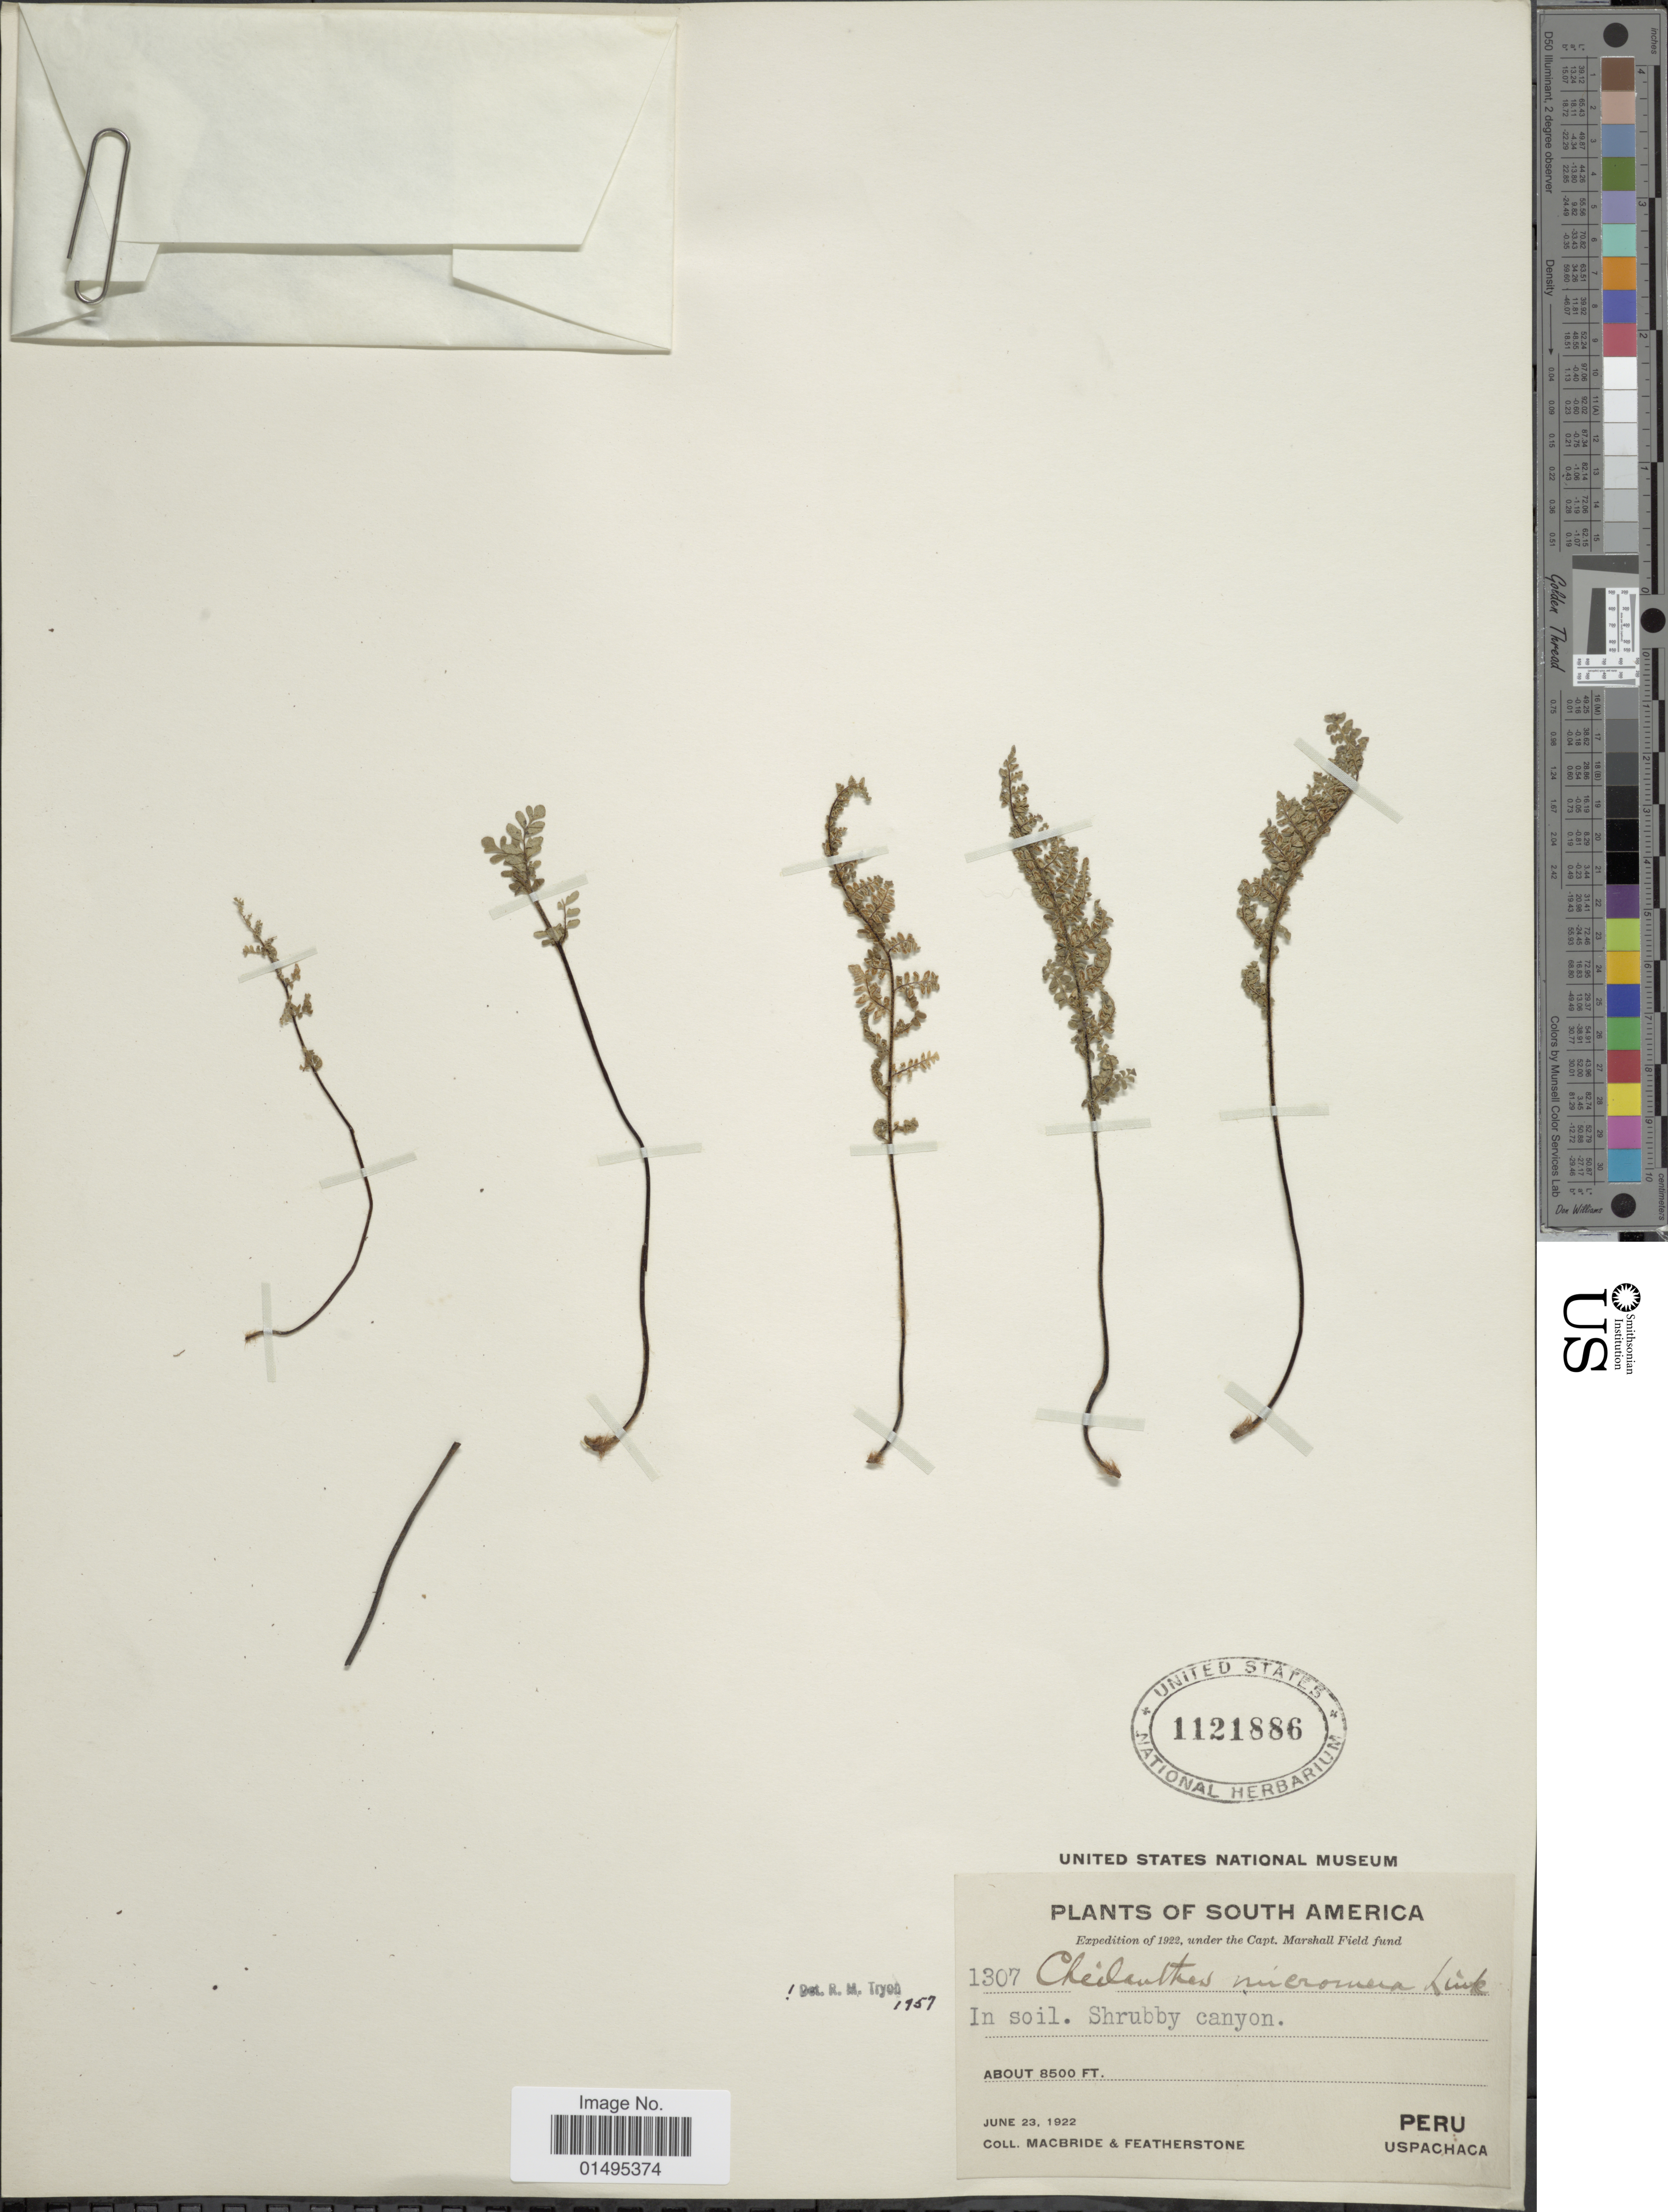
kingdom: Plantae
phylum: Tracheophyta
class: Polypodiopsida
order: Polypodiales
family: Pteridaceae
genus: Myriopteris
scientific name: Myriopteris notholaenoides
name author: (Desv.) Grusz & Windham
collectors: Macbride, -- & -. Featherstone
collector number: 1307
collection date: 1922-06-23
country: Peru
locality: South America, Peru, Uspachaca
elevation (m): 2591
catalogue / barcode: US 1121886